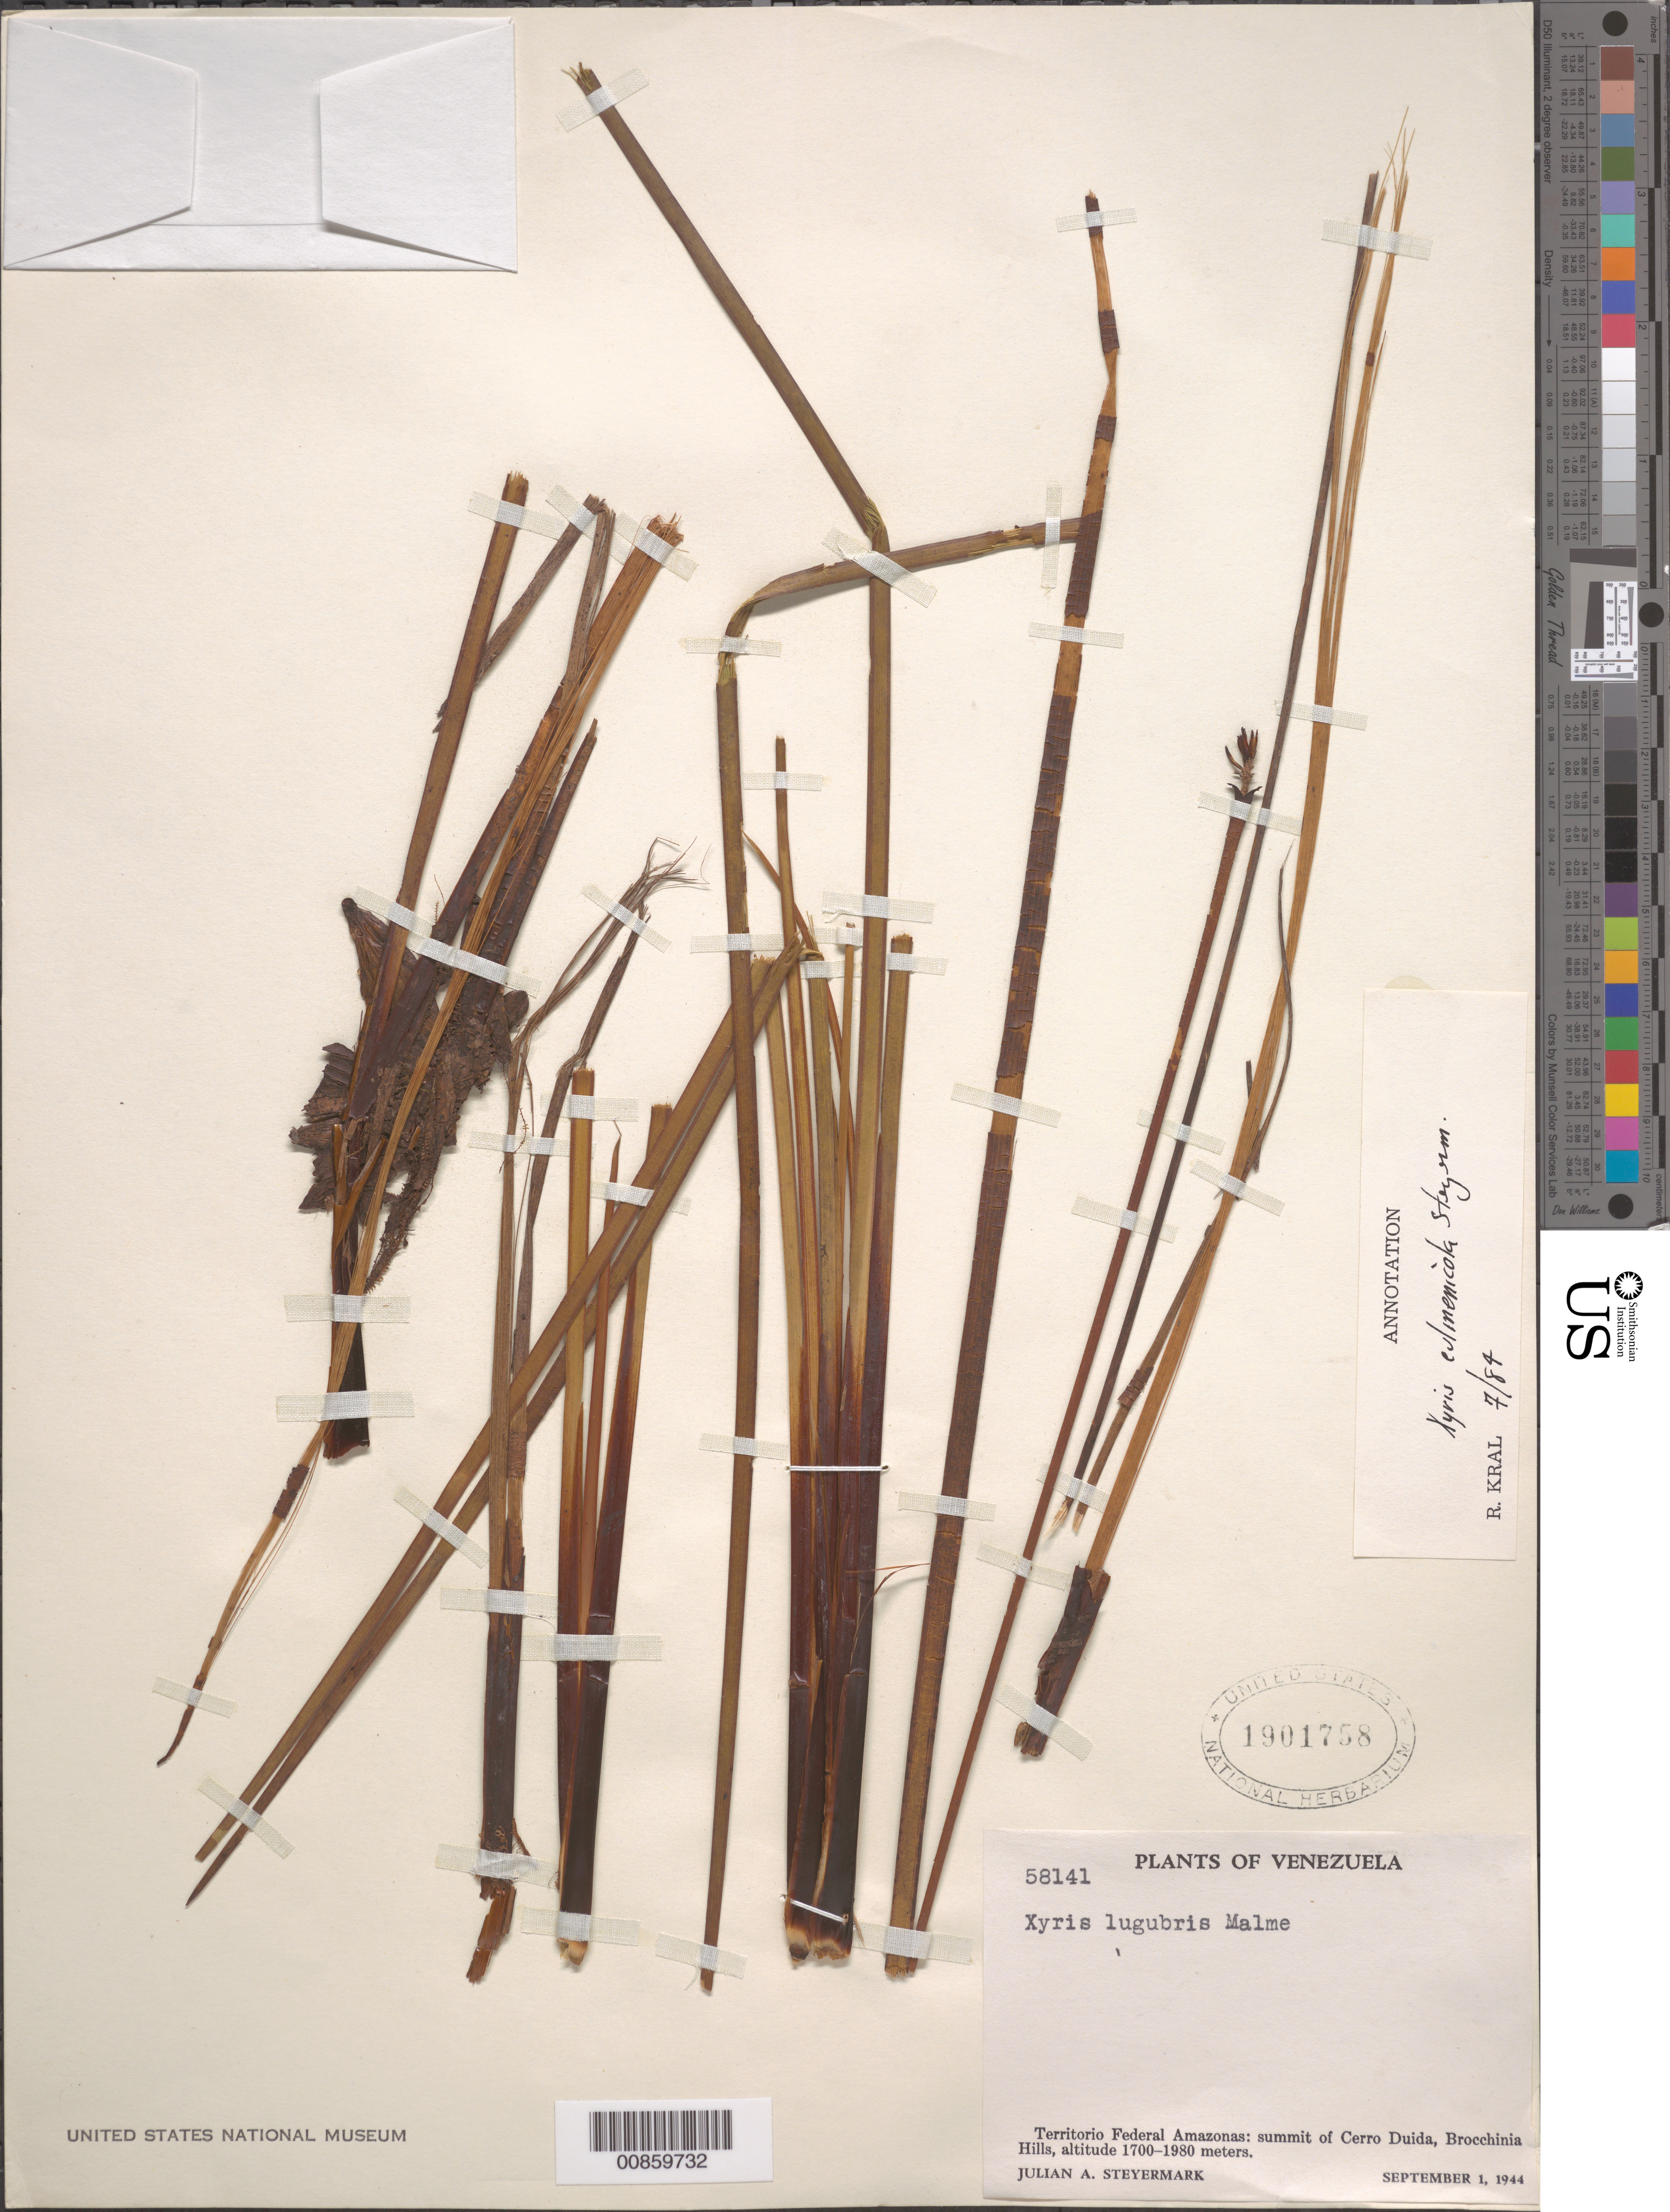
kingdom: Plantae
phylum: Tracheophyta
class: Liliopsida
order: Poales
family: Xyridaceae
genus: Xyris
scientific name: Xyris culmenicola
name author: Steyerm.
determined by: Kral, Robert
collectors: J. Steyermark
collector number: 58141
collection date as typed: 1-Sep-44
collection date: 1944-09-01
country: Venezuela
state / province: Amazonas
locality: Cerro Duida, summit, Brocchinia Hills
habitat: Summit.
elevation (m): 1700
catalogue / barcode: US 1901758